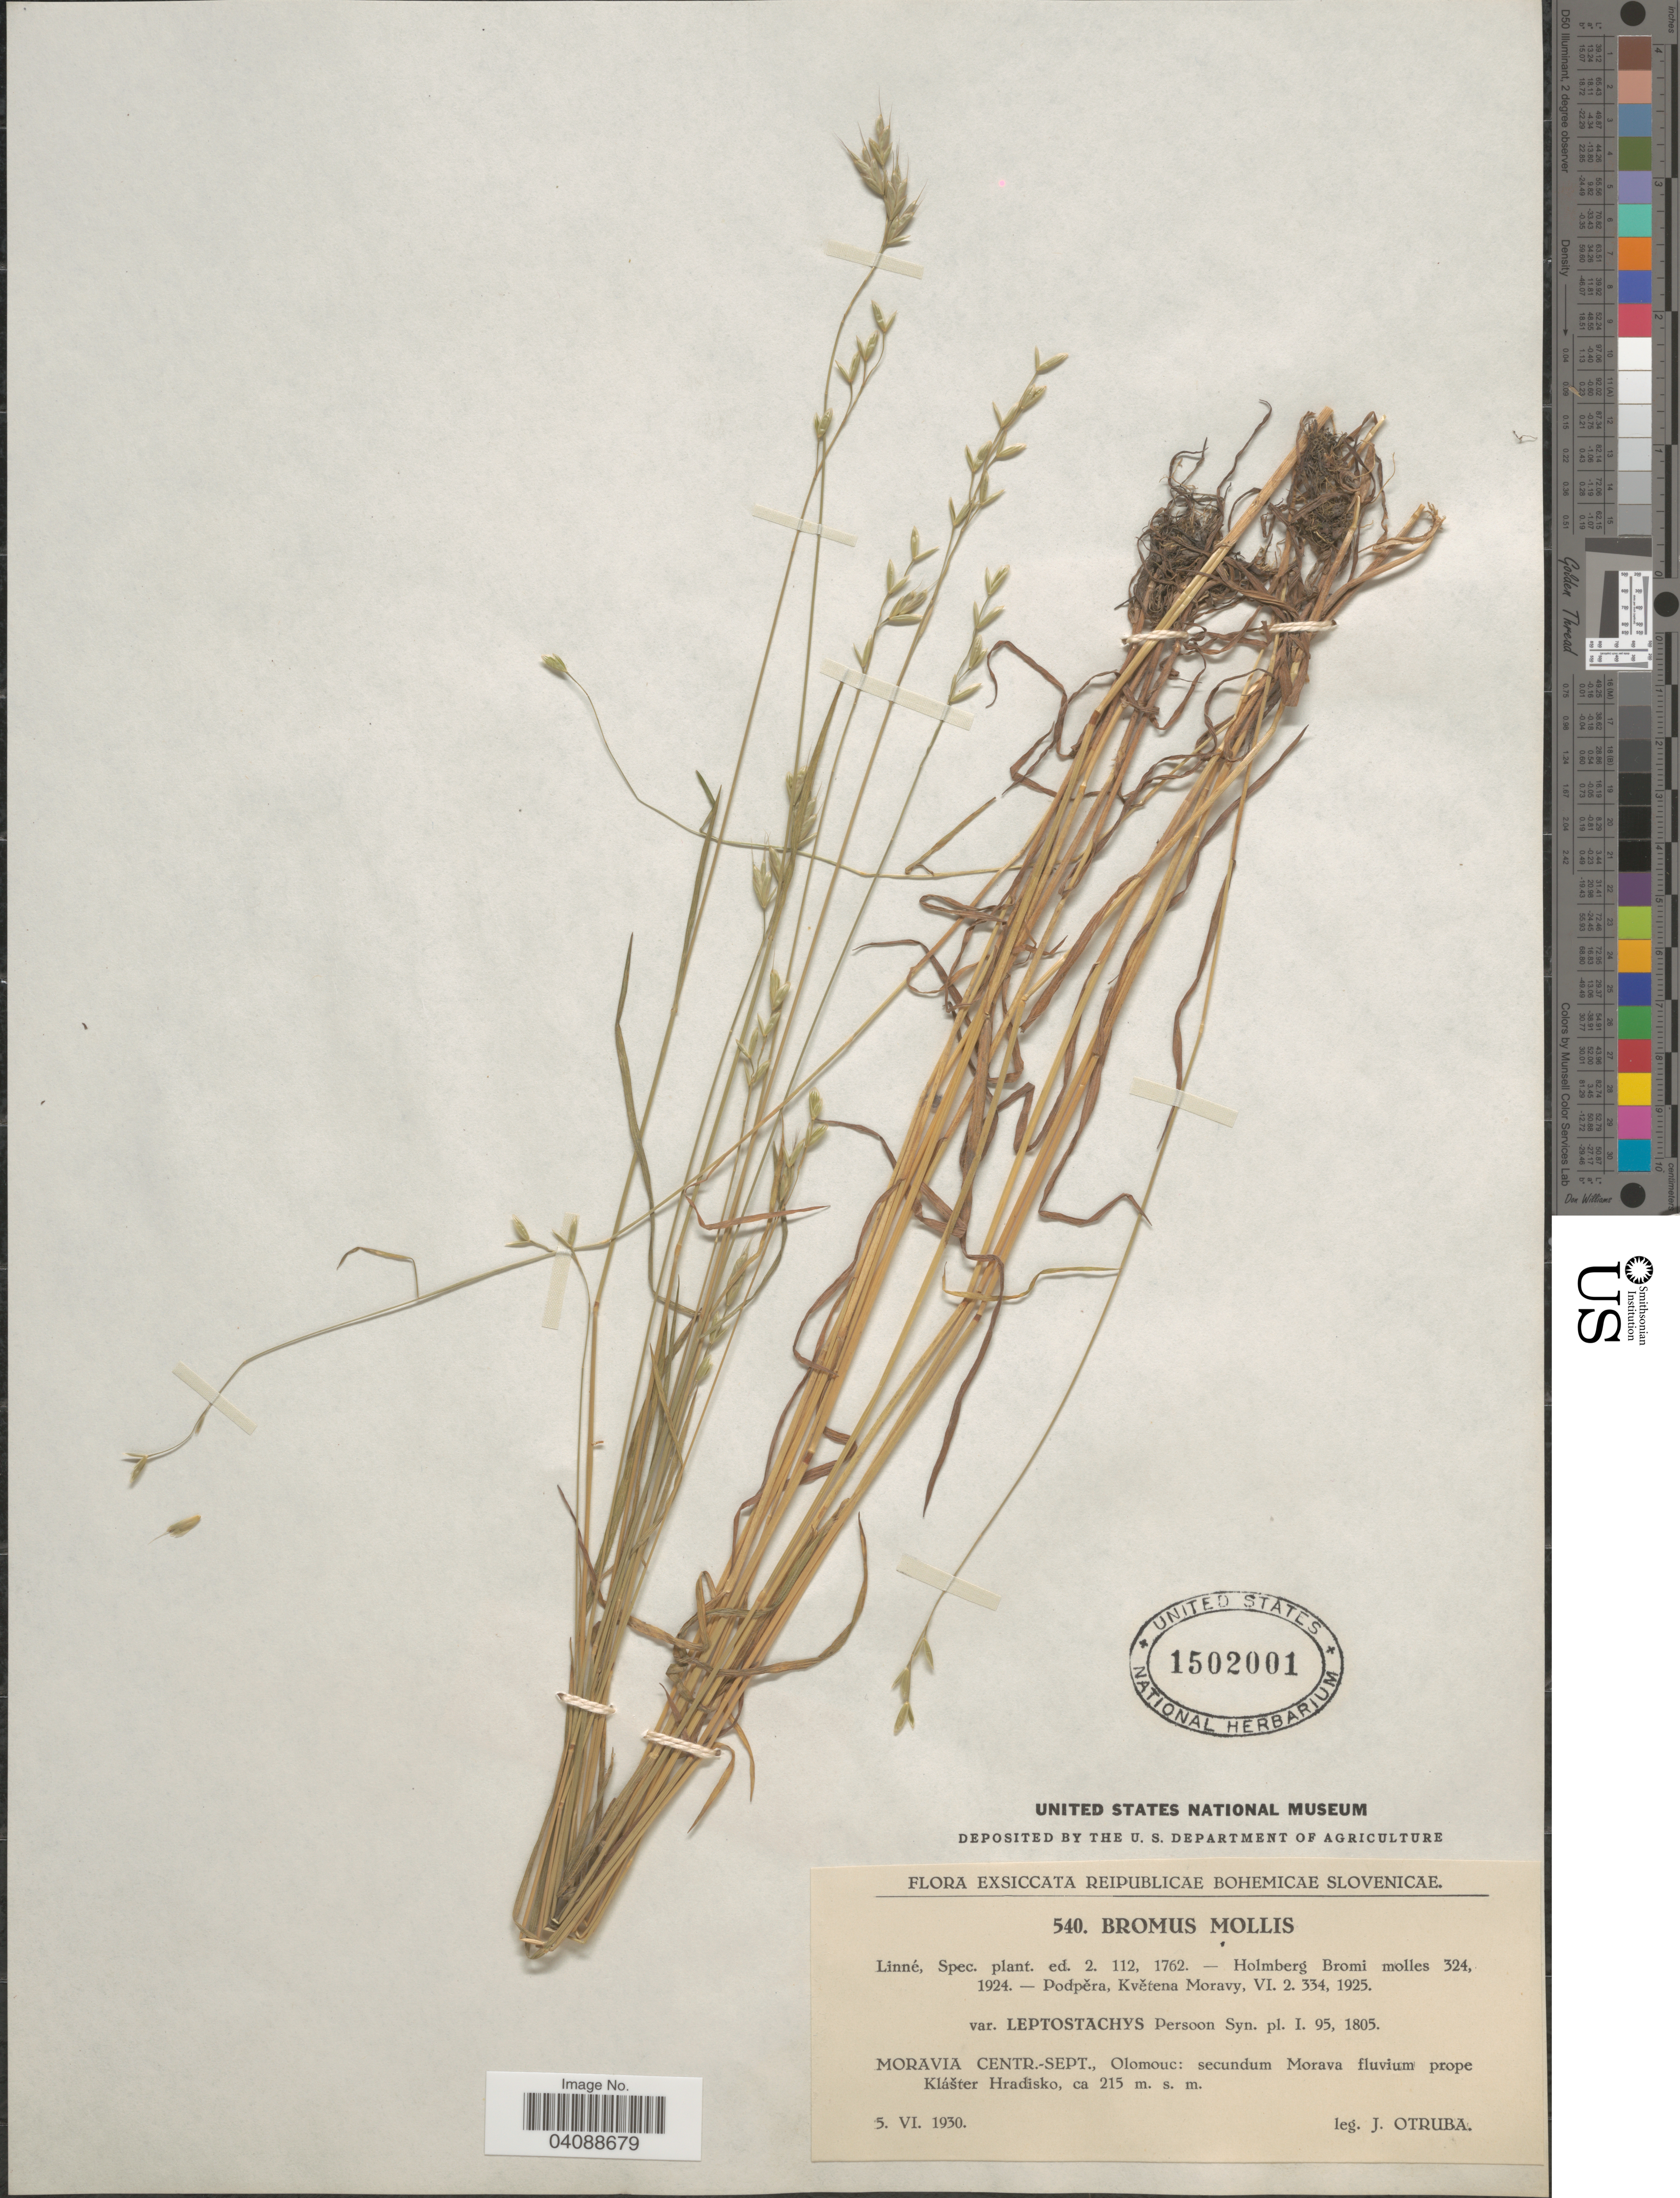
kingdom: Plantae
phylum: Tracheophyta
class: Liliopsida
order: Poales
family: Poaceae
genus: Bromus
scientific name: Bromus sp.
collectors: J. Otruba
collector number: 540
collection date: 1930-06-05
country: Czechia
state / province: Olomouc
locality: Reipulicae Bohemicae Slovenicae. Moravia Centr.-Sept., Olomouc: secundum Morava fluvium prope Kláster Hradisko.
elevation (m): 215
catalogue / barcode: US 1502001